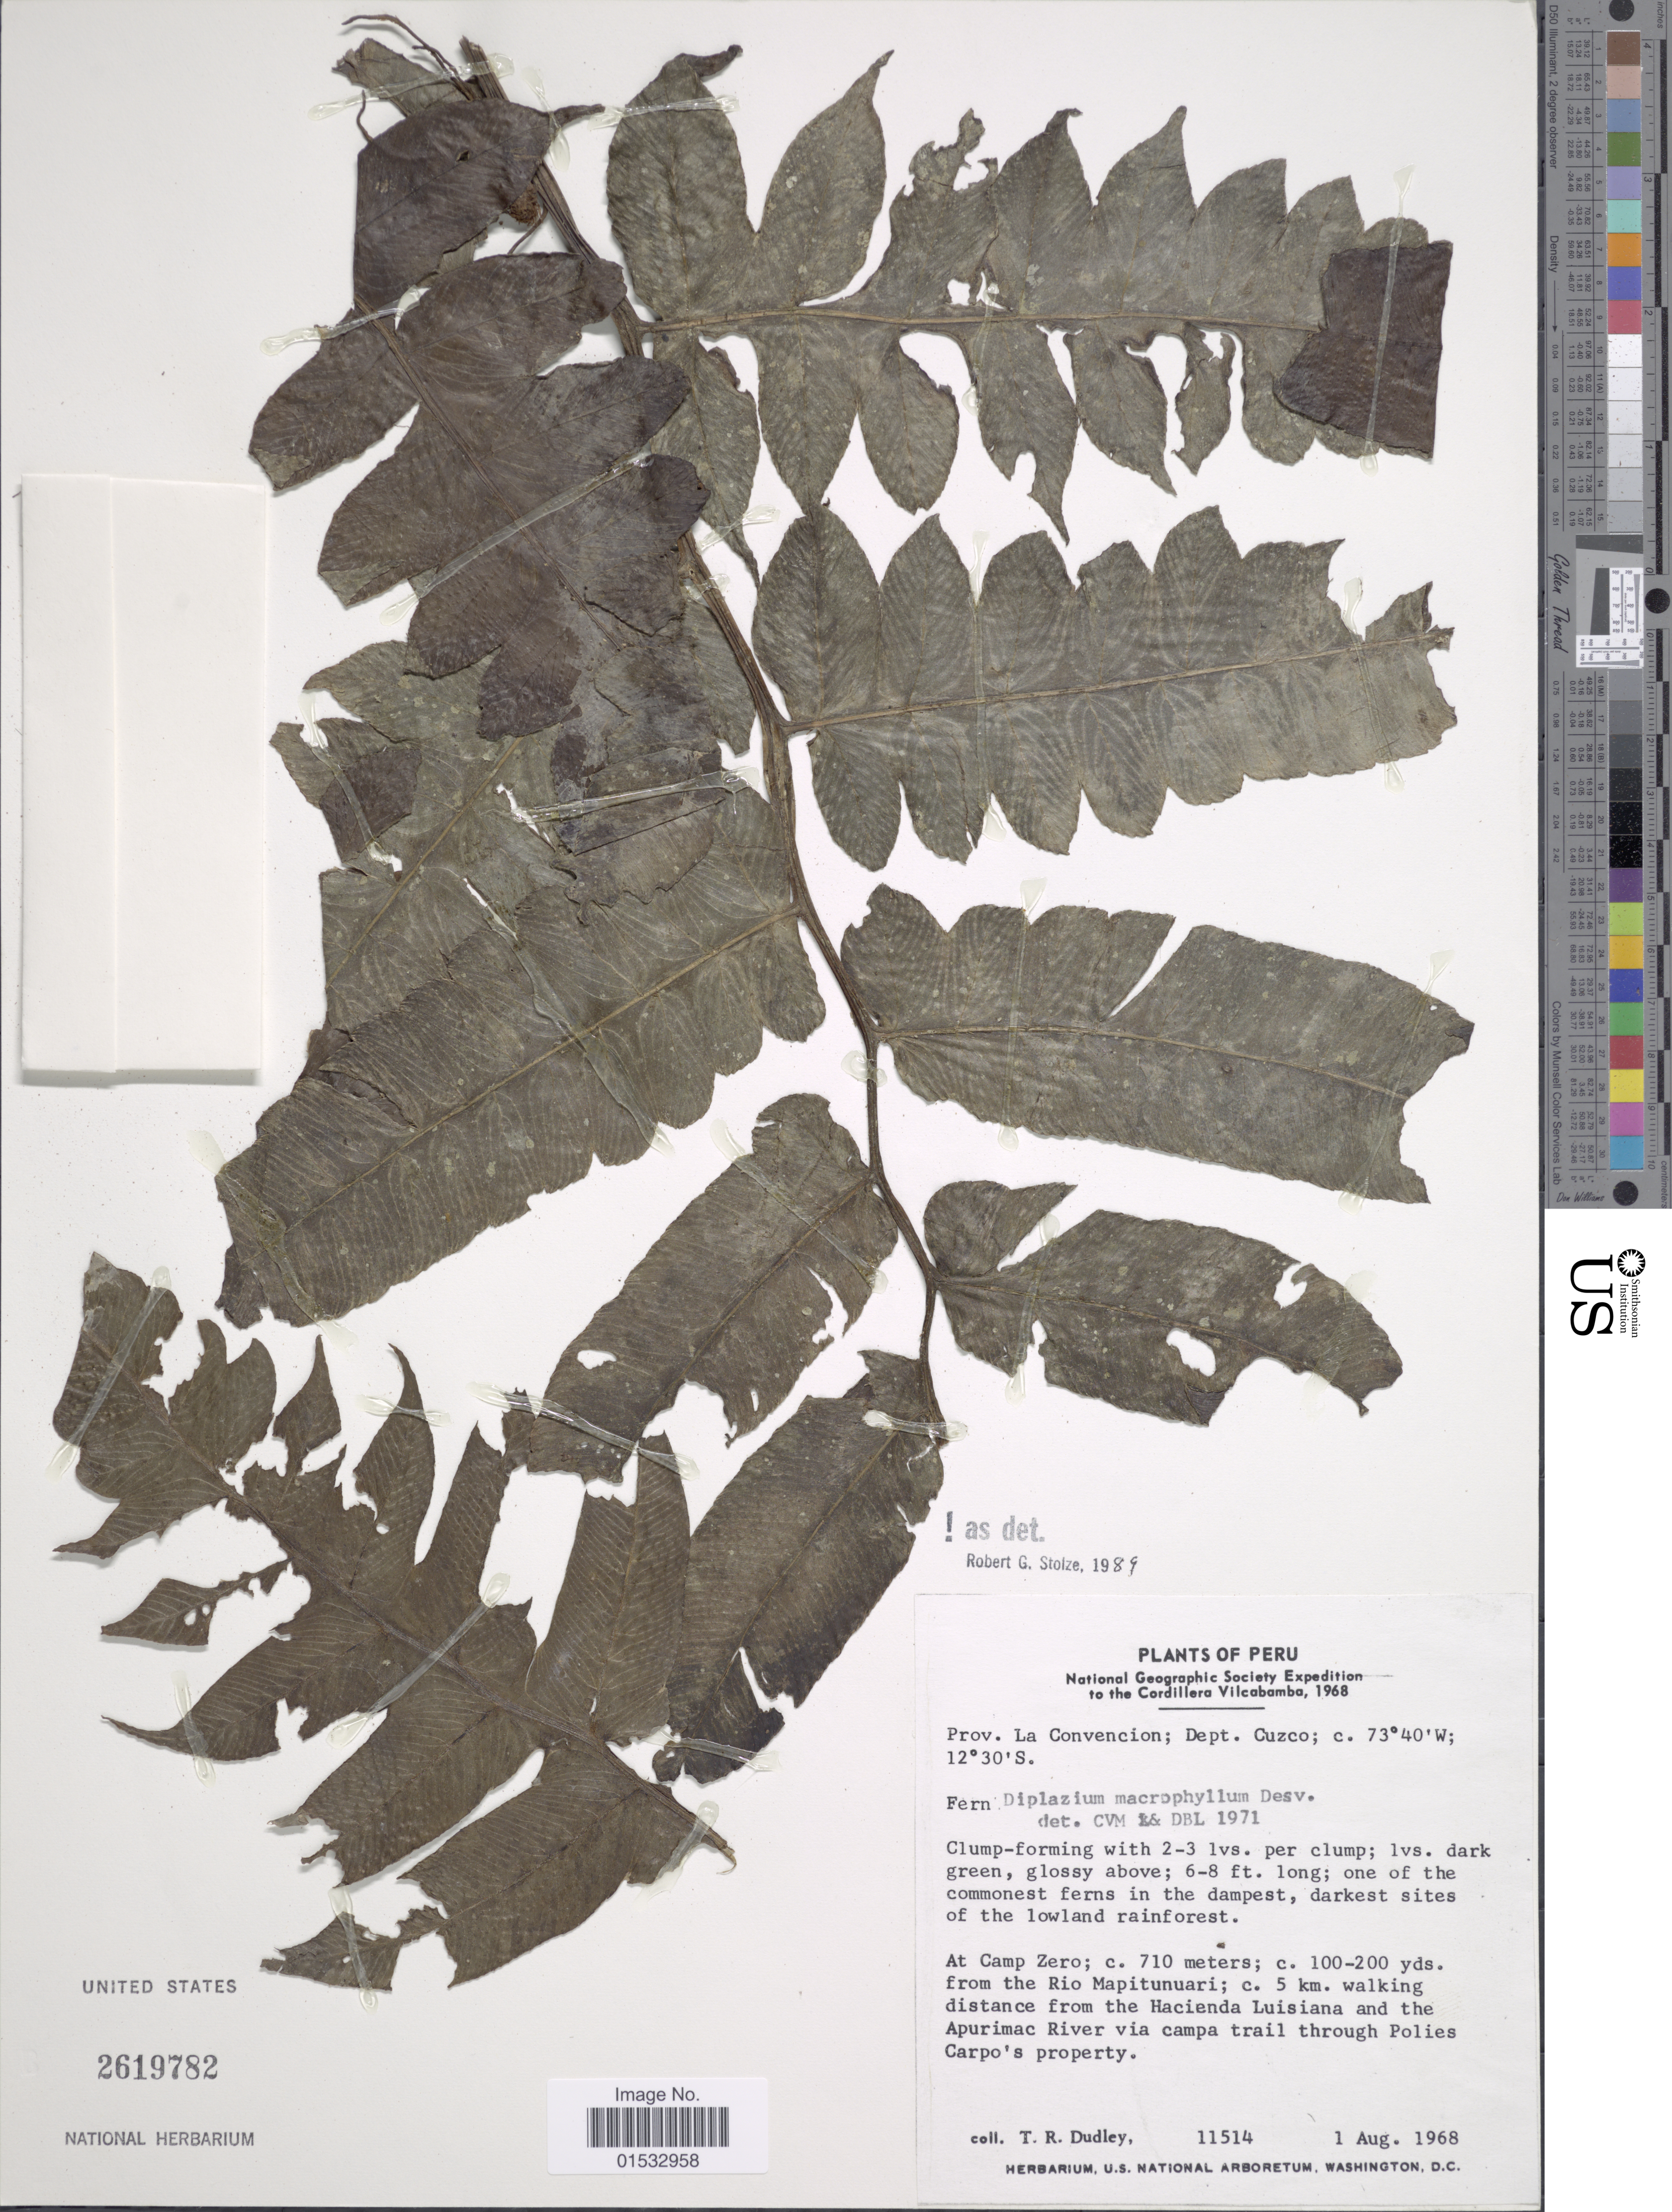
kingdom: Plantae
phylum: Tracheophyta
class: Polypodiopsida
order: Polypodiales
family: Athyriaceae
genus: Diplazium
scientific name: Diplazium macrophyllum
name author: Desv.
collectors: T. R. Dudley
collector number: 11514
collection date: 1968-08-01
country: Peru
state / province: Cusco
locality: Peru, prov. La Convencion; Dept. Cuzco, at Camp Zero; c. 100-200 yds. from the Río Mapitunuari; c. 5 km. walking distance from the Hacienda Luisiana and the Apurimac River via campa trail through Polies Carpo's property.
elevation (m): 710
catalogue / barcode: US 2619782